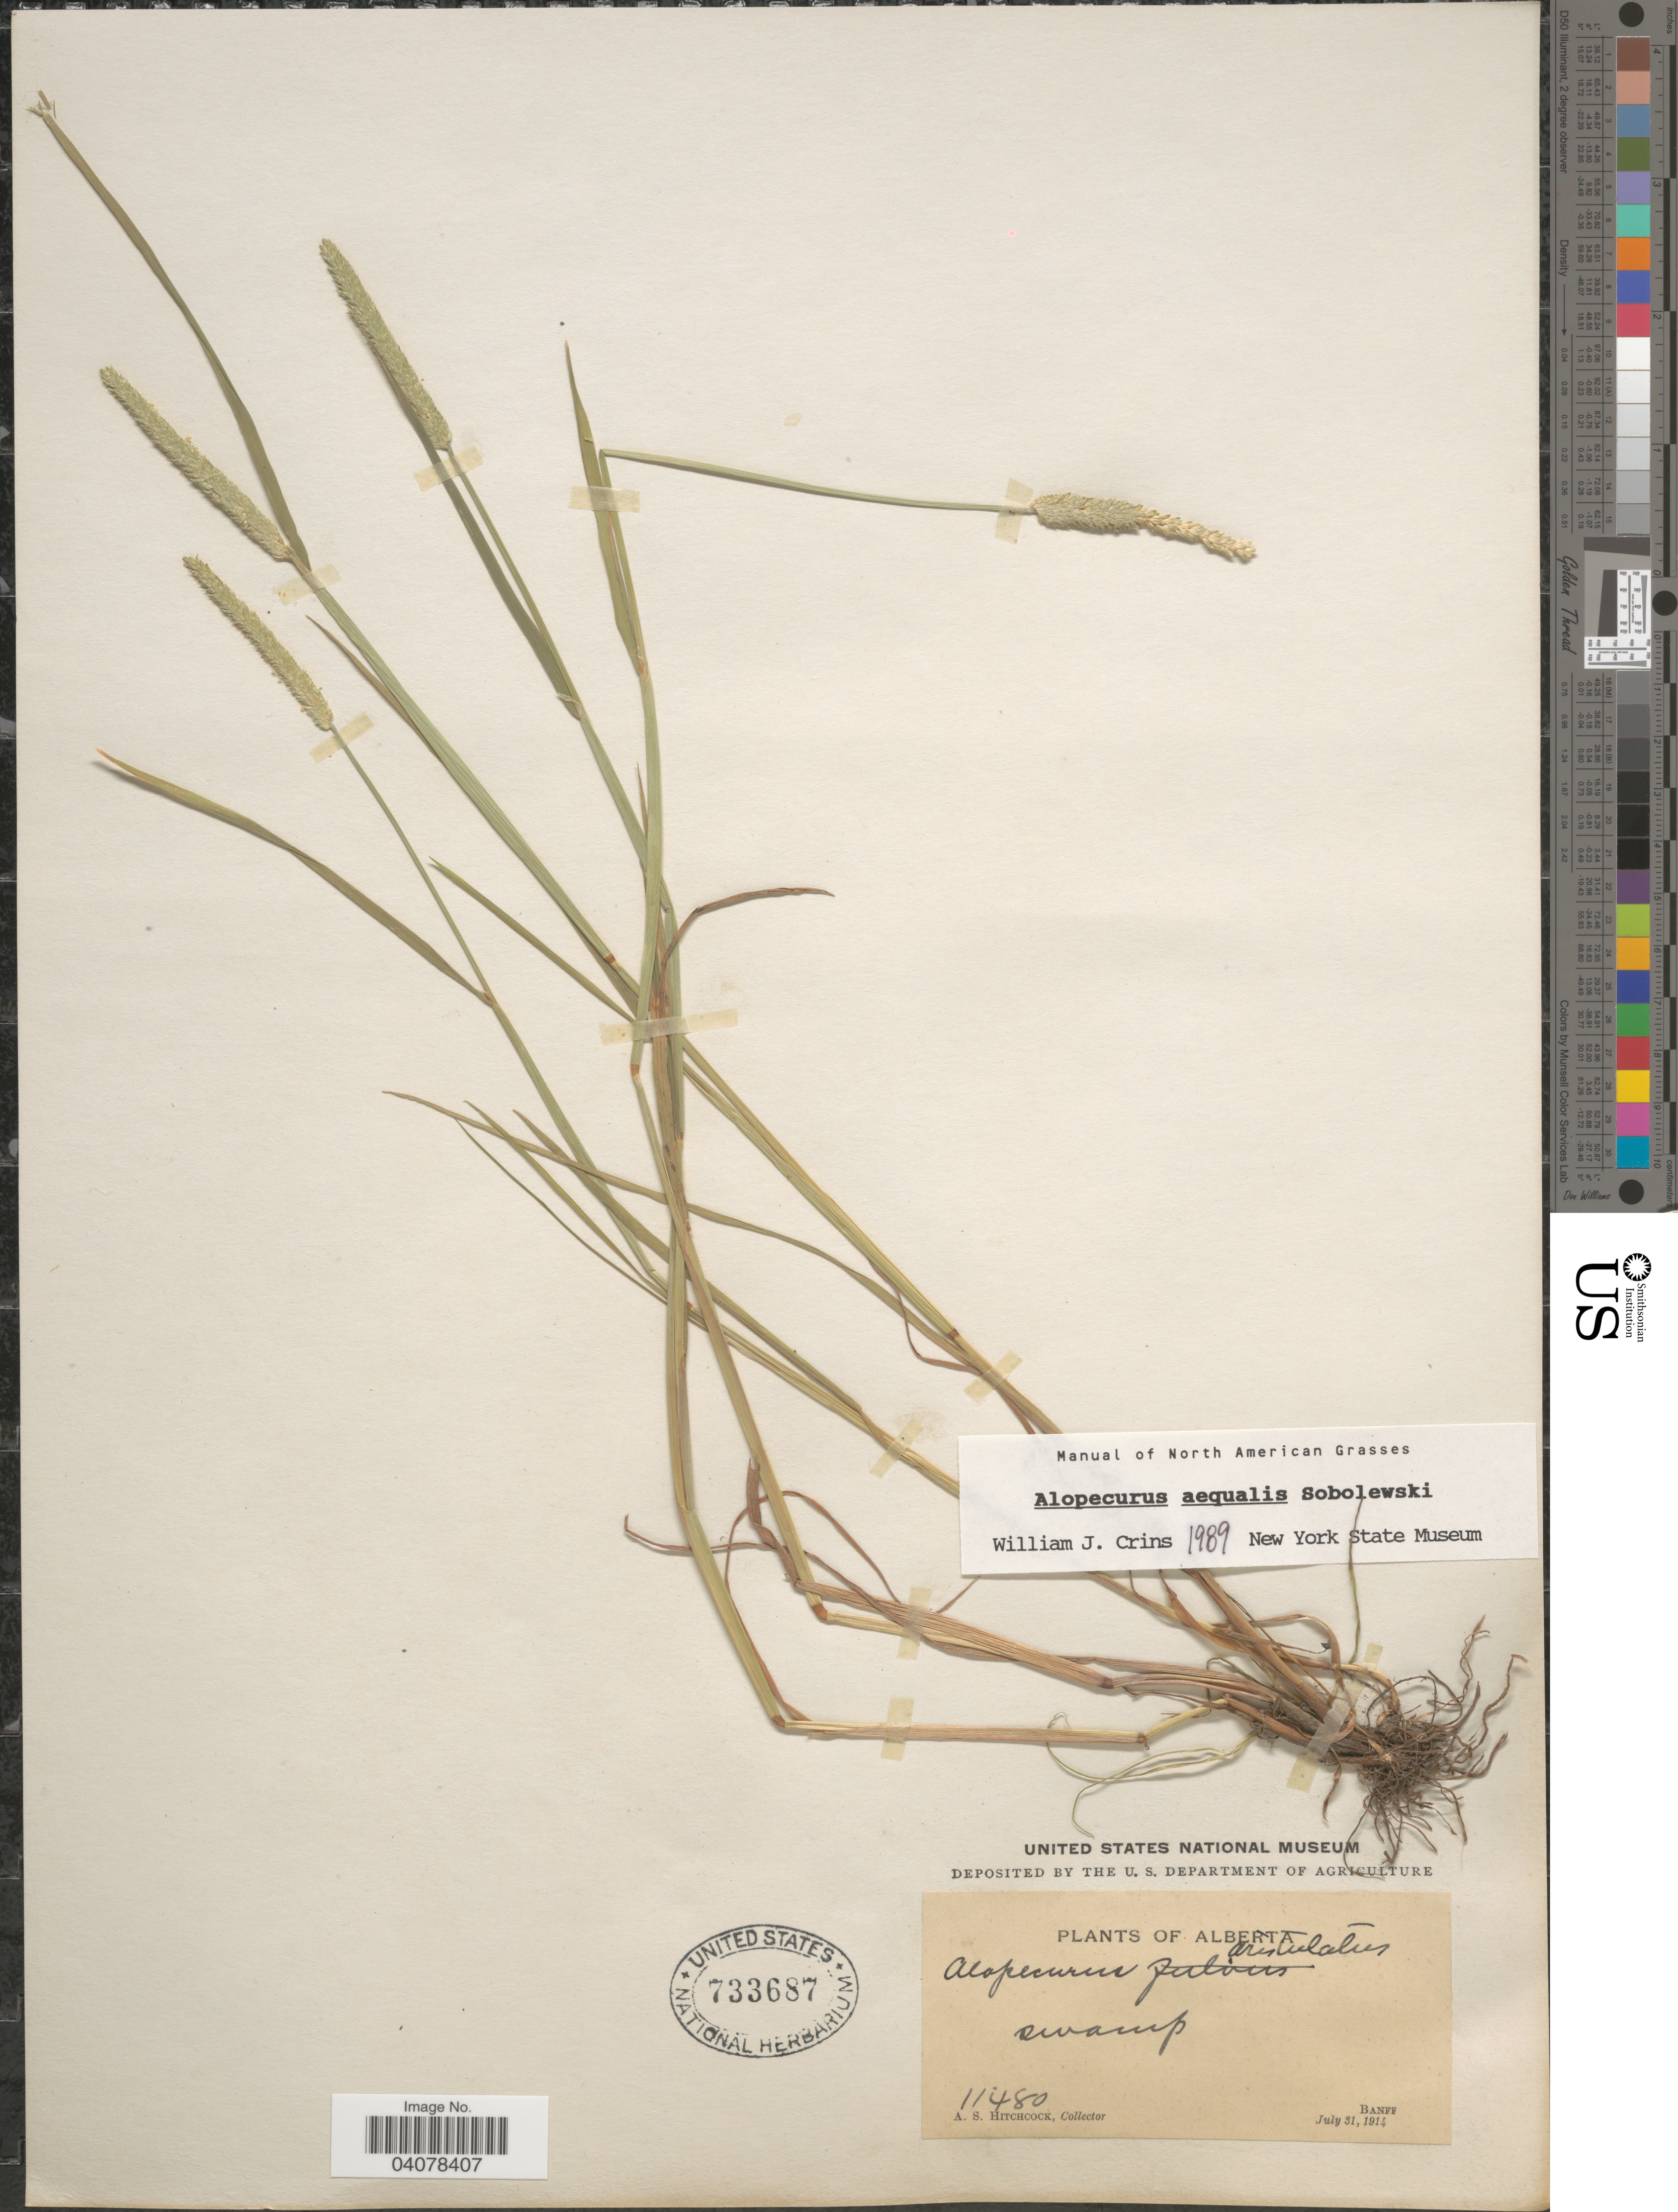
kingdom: Plantae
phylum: Tracheophyta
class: Liliopsida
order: Poales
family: Poaceae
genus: Alopecurus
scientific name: Alopecurus aequalis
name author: Sobol.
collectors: A. S. Hitchcock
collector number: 11480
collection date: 1914-07-31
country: Canada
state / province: Alberta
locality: Banff.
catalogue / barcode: US 733687